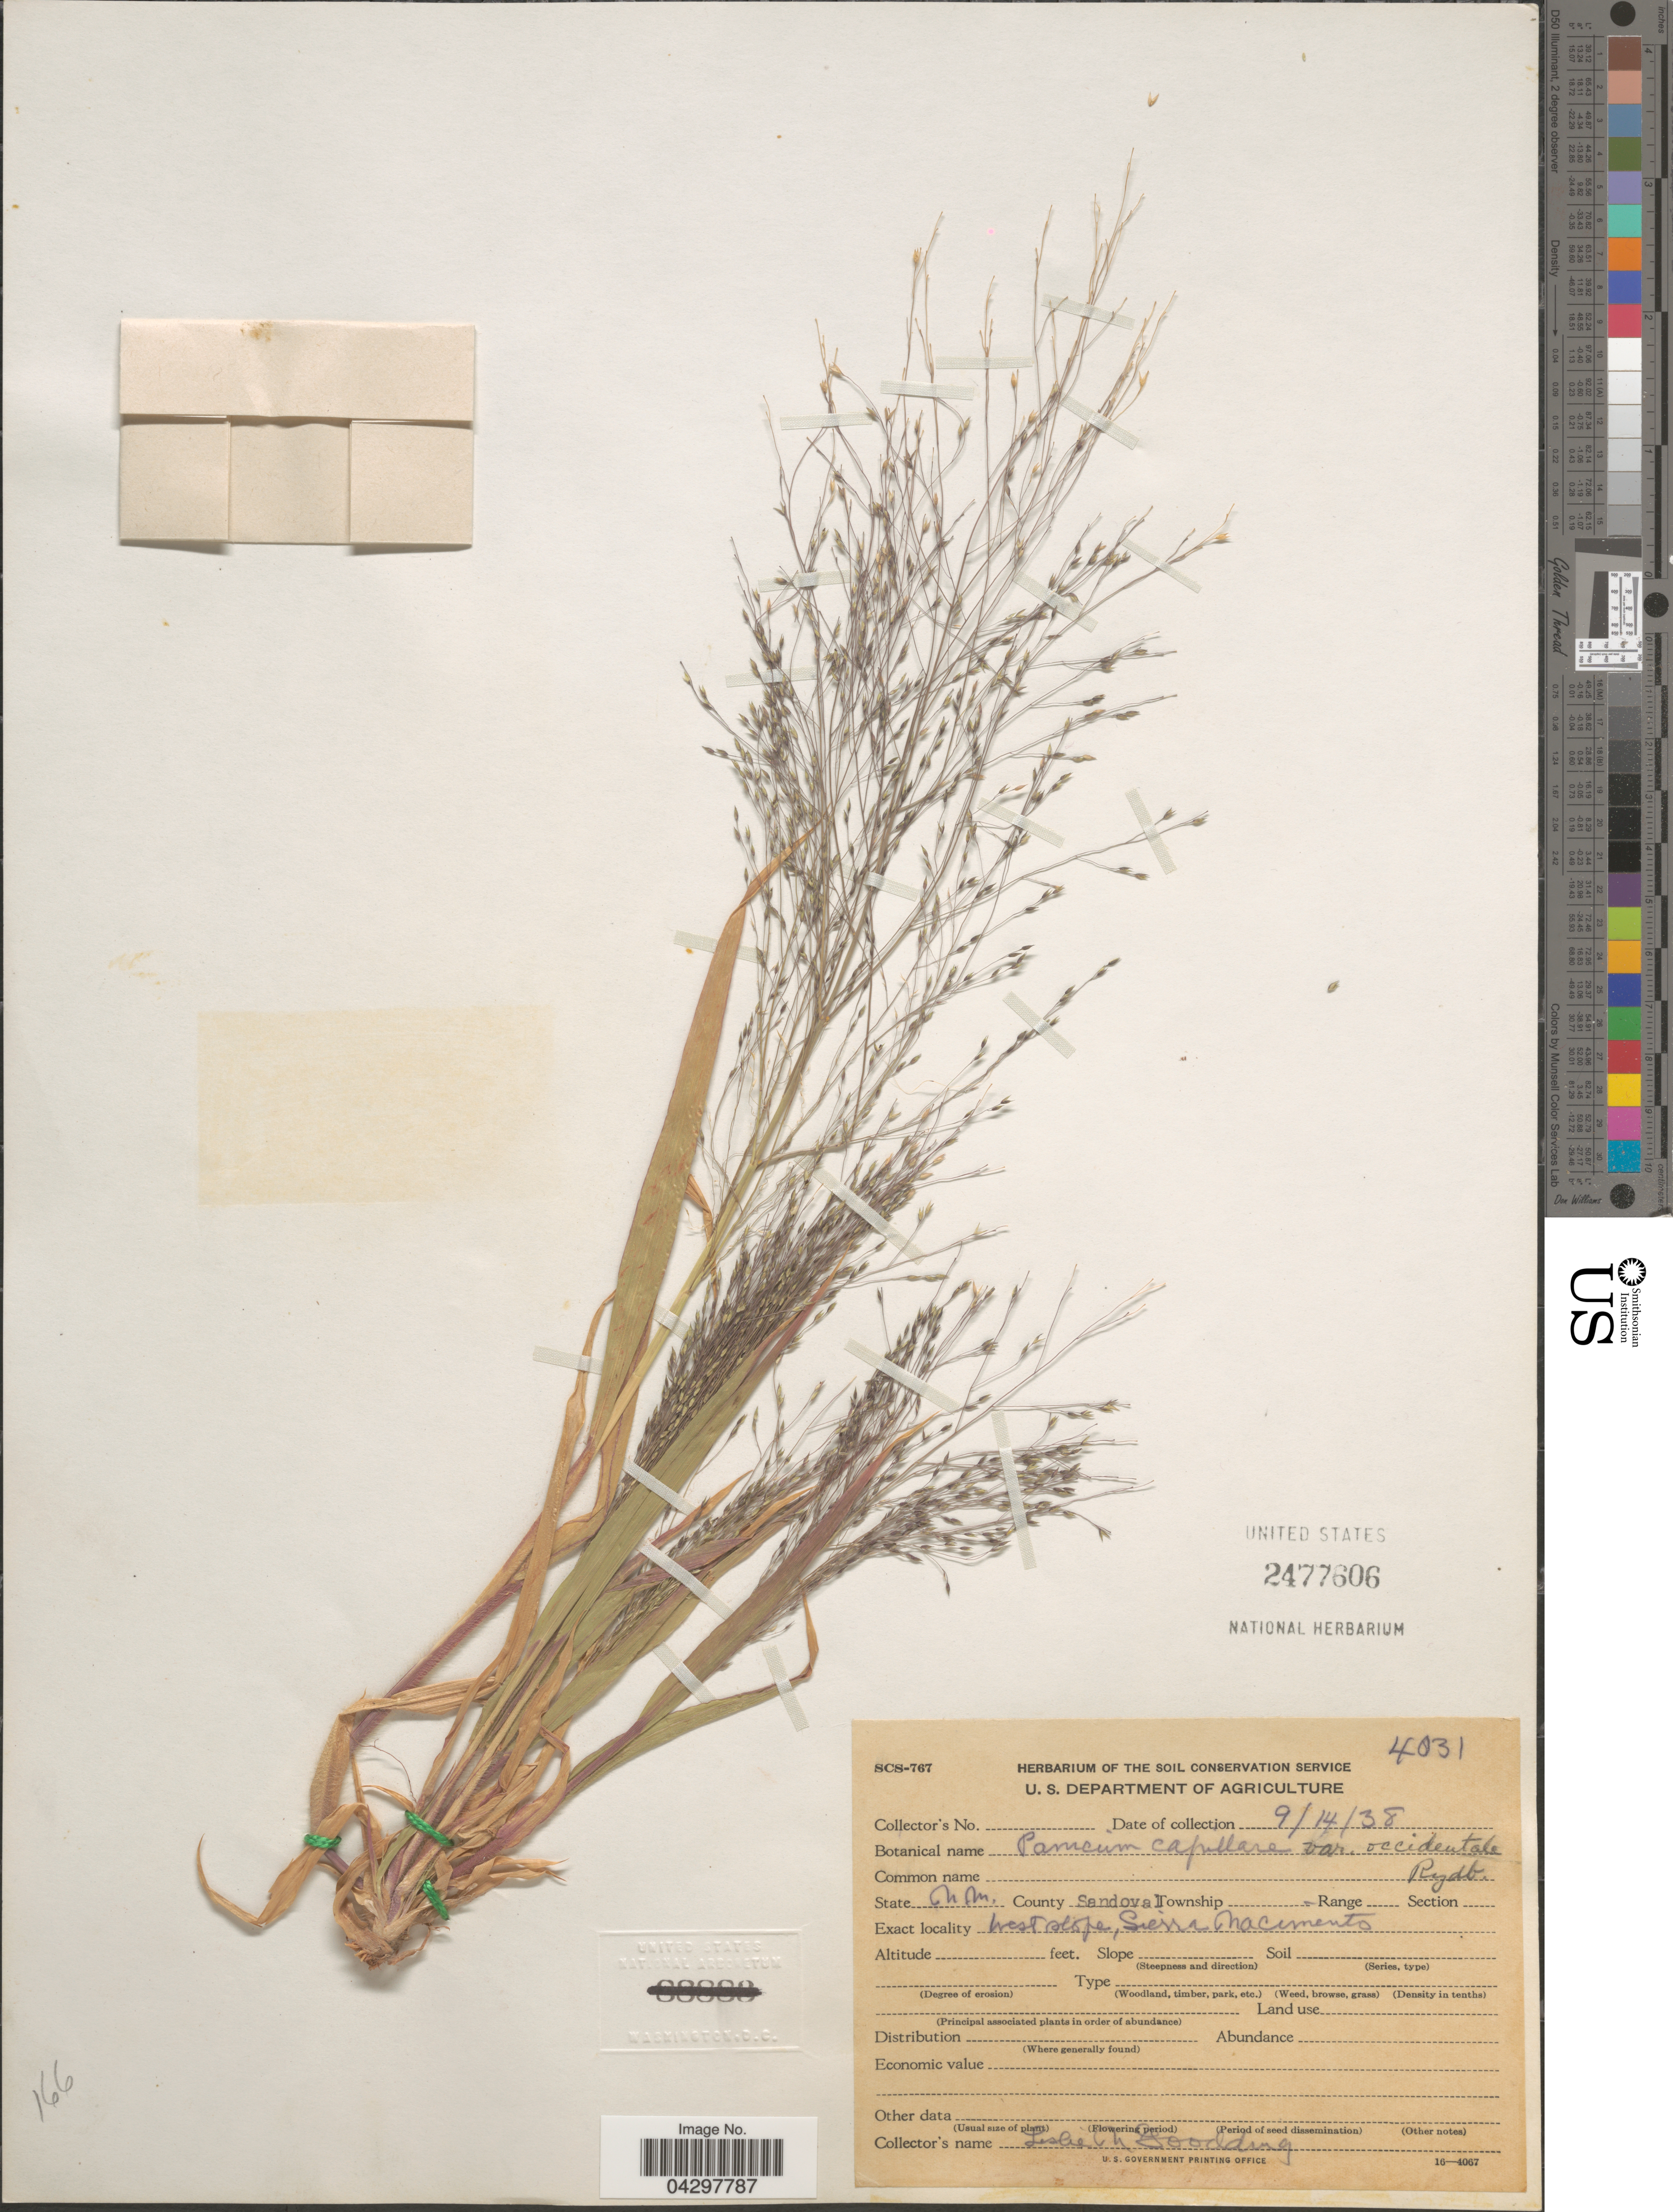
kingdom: Plantae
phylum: Tracheophyta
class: Liliopsida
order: Poales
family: Poaceae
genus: Panicum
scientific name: Panicum capillare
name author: L.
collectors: L. N. Goodding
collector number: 4031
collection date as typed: Transcribed d/m/y: 14/9/38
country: United States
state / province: New Mexico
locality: County Sandoval. West slope, Sierra Nacimento.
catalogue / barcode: US 2477606